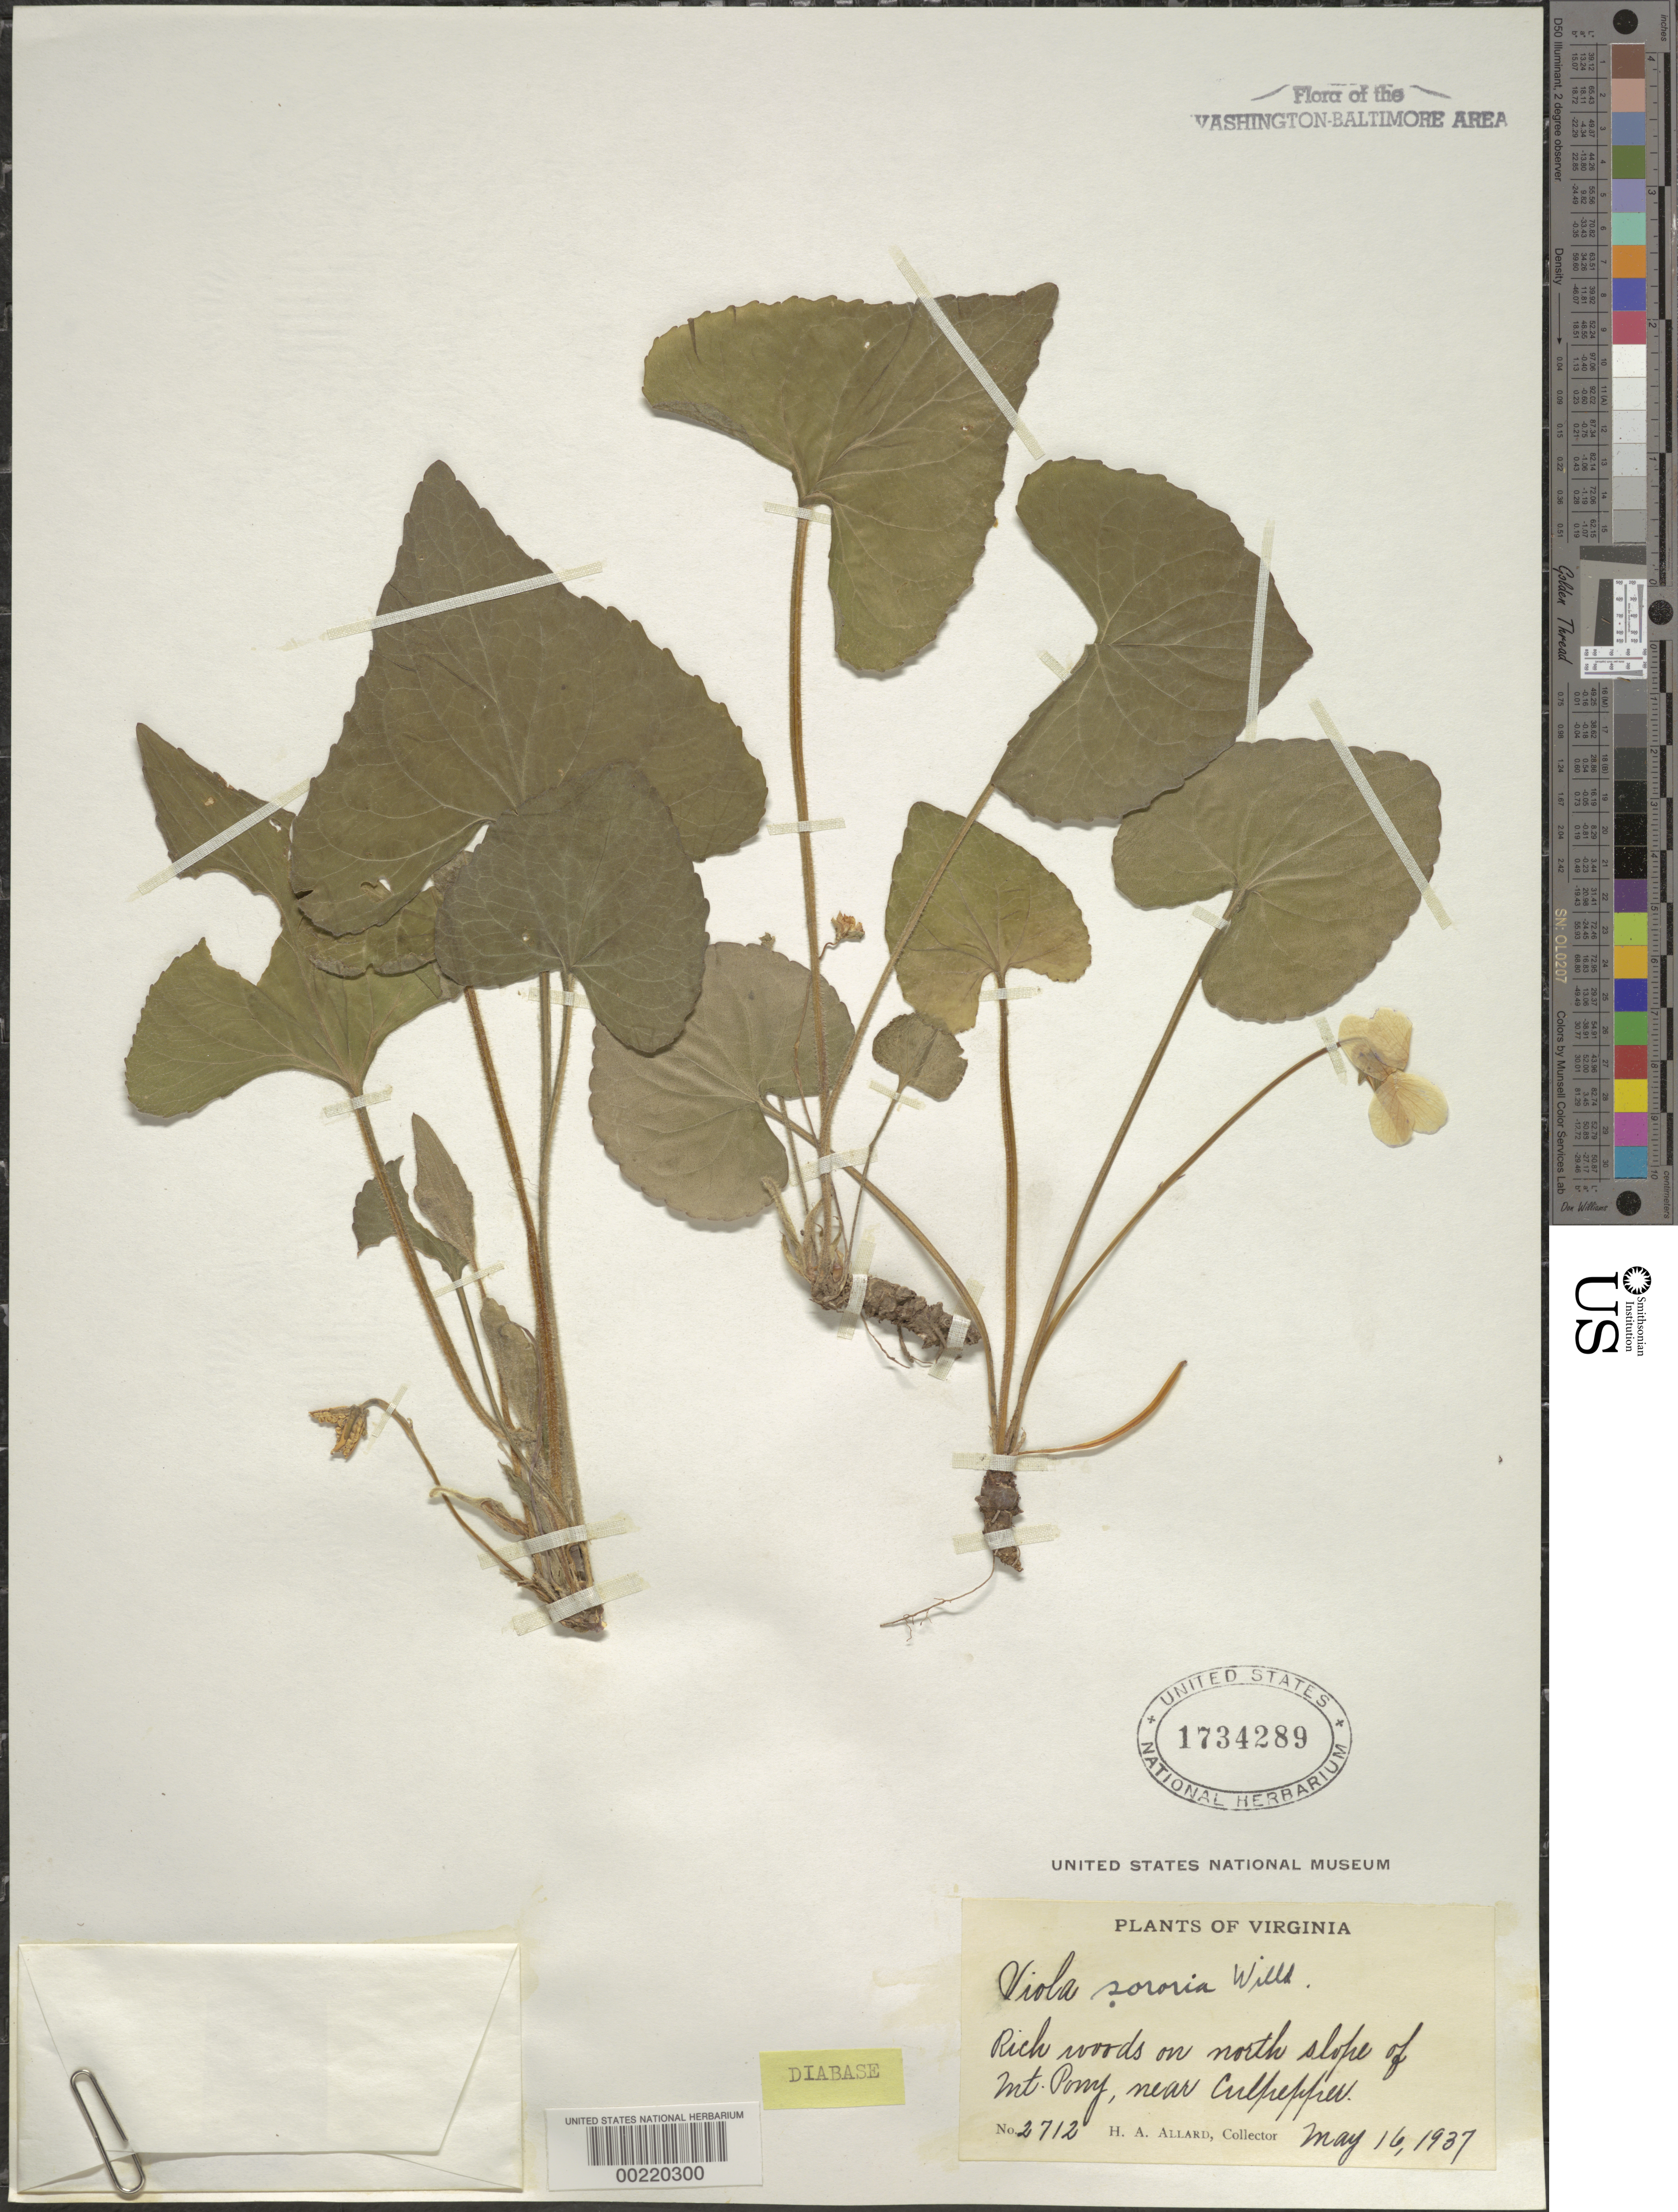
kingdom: Plantae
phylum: Tracheophyta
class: Magnoliopsida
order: Malpighiales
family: Violaceae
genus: Viola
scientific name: Viola sororia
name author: Willd.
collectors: H. A. Allard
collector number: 2712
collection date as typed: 16 May 1937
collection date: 1937-05-16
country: United States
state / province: Virginia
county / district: Culpeper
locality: Mount Pony, Culpepper vicinity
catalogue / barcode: US 1734289